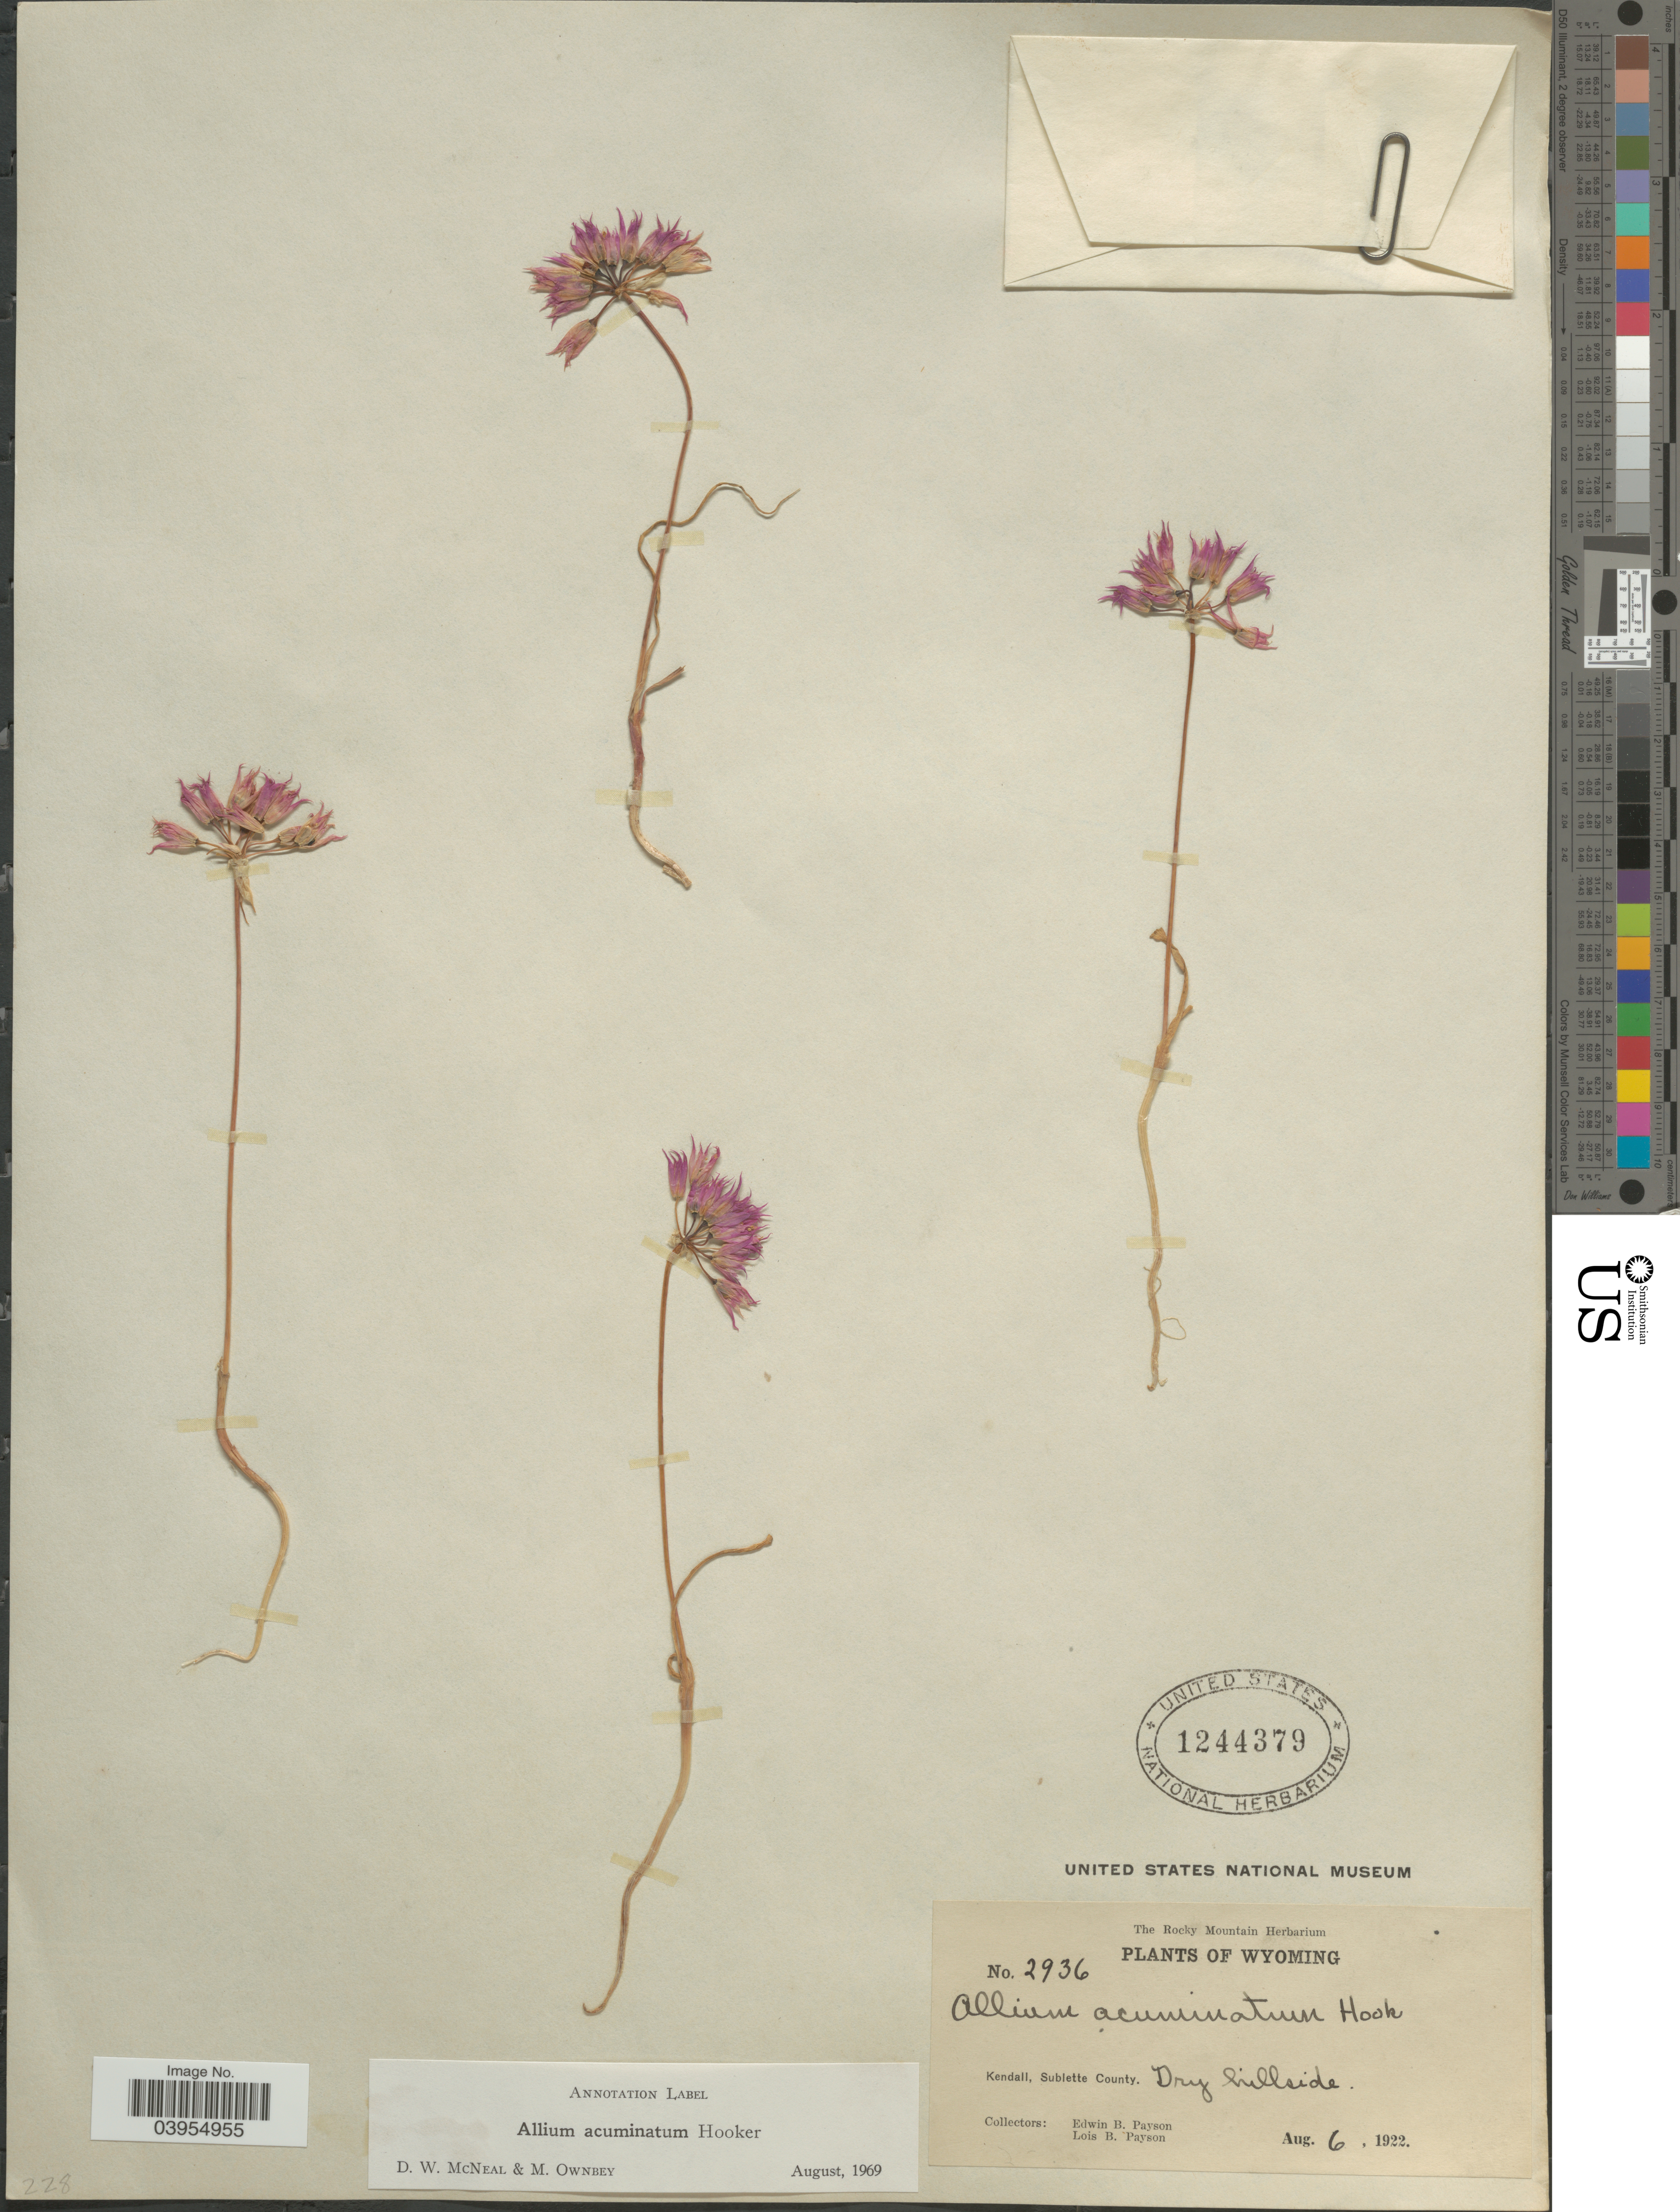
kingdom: Plantae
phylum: Tracheophyta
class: Liliopsida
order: Asparagales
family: Amaryllidaceae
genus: Allium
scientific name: Allium acuminatum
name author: Hook.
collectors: E. B. Payson & L. Payson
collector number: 2936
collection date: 1922-08-06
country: United States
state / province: Wyoming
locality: Kendall, Sublette County. Dry hillside.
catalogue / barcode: US 1244379